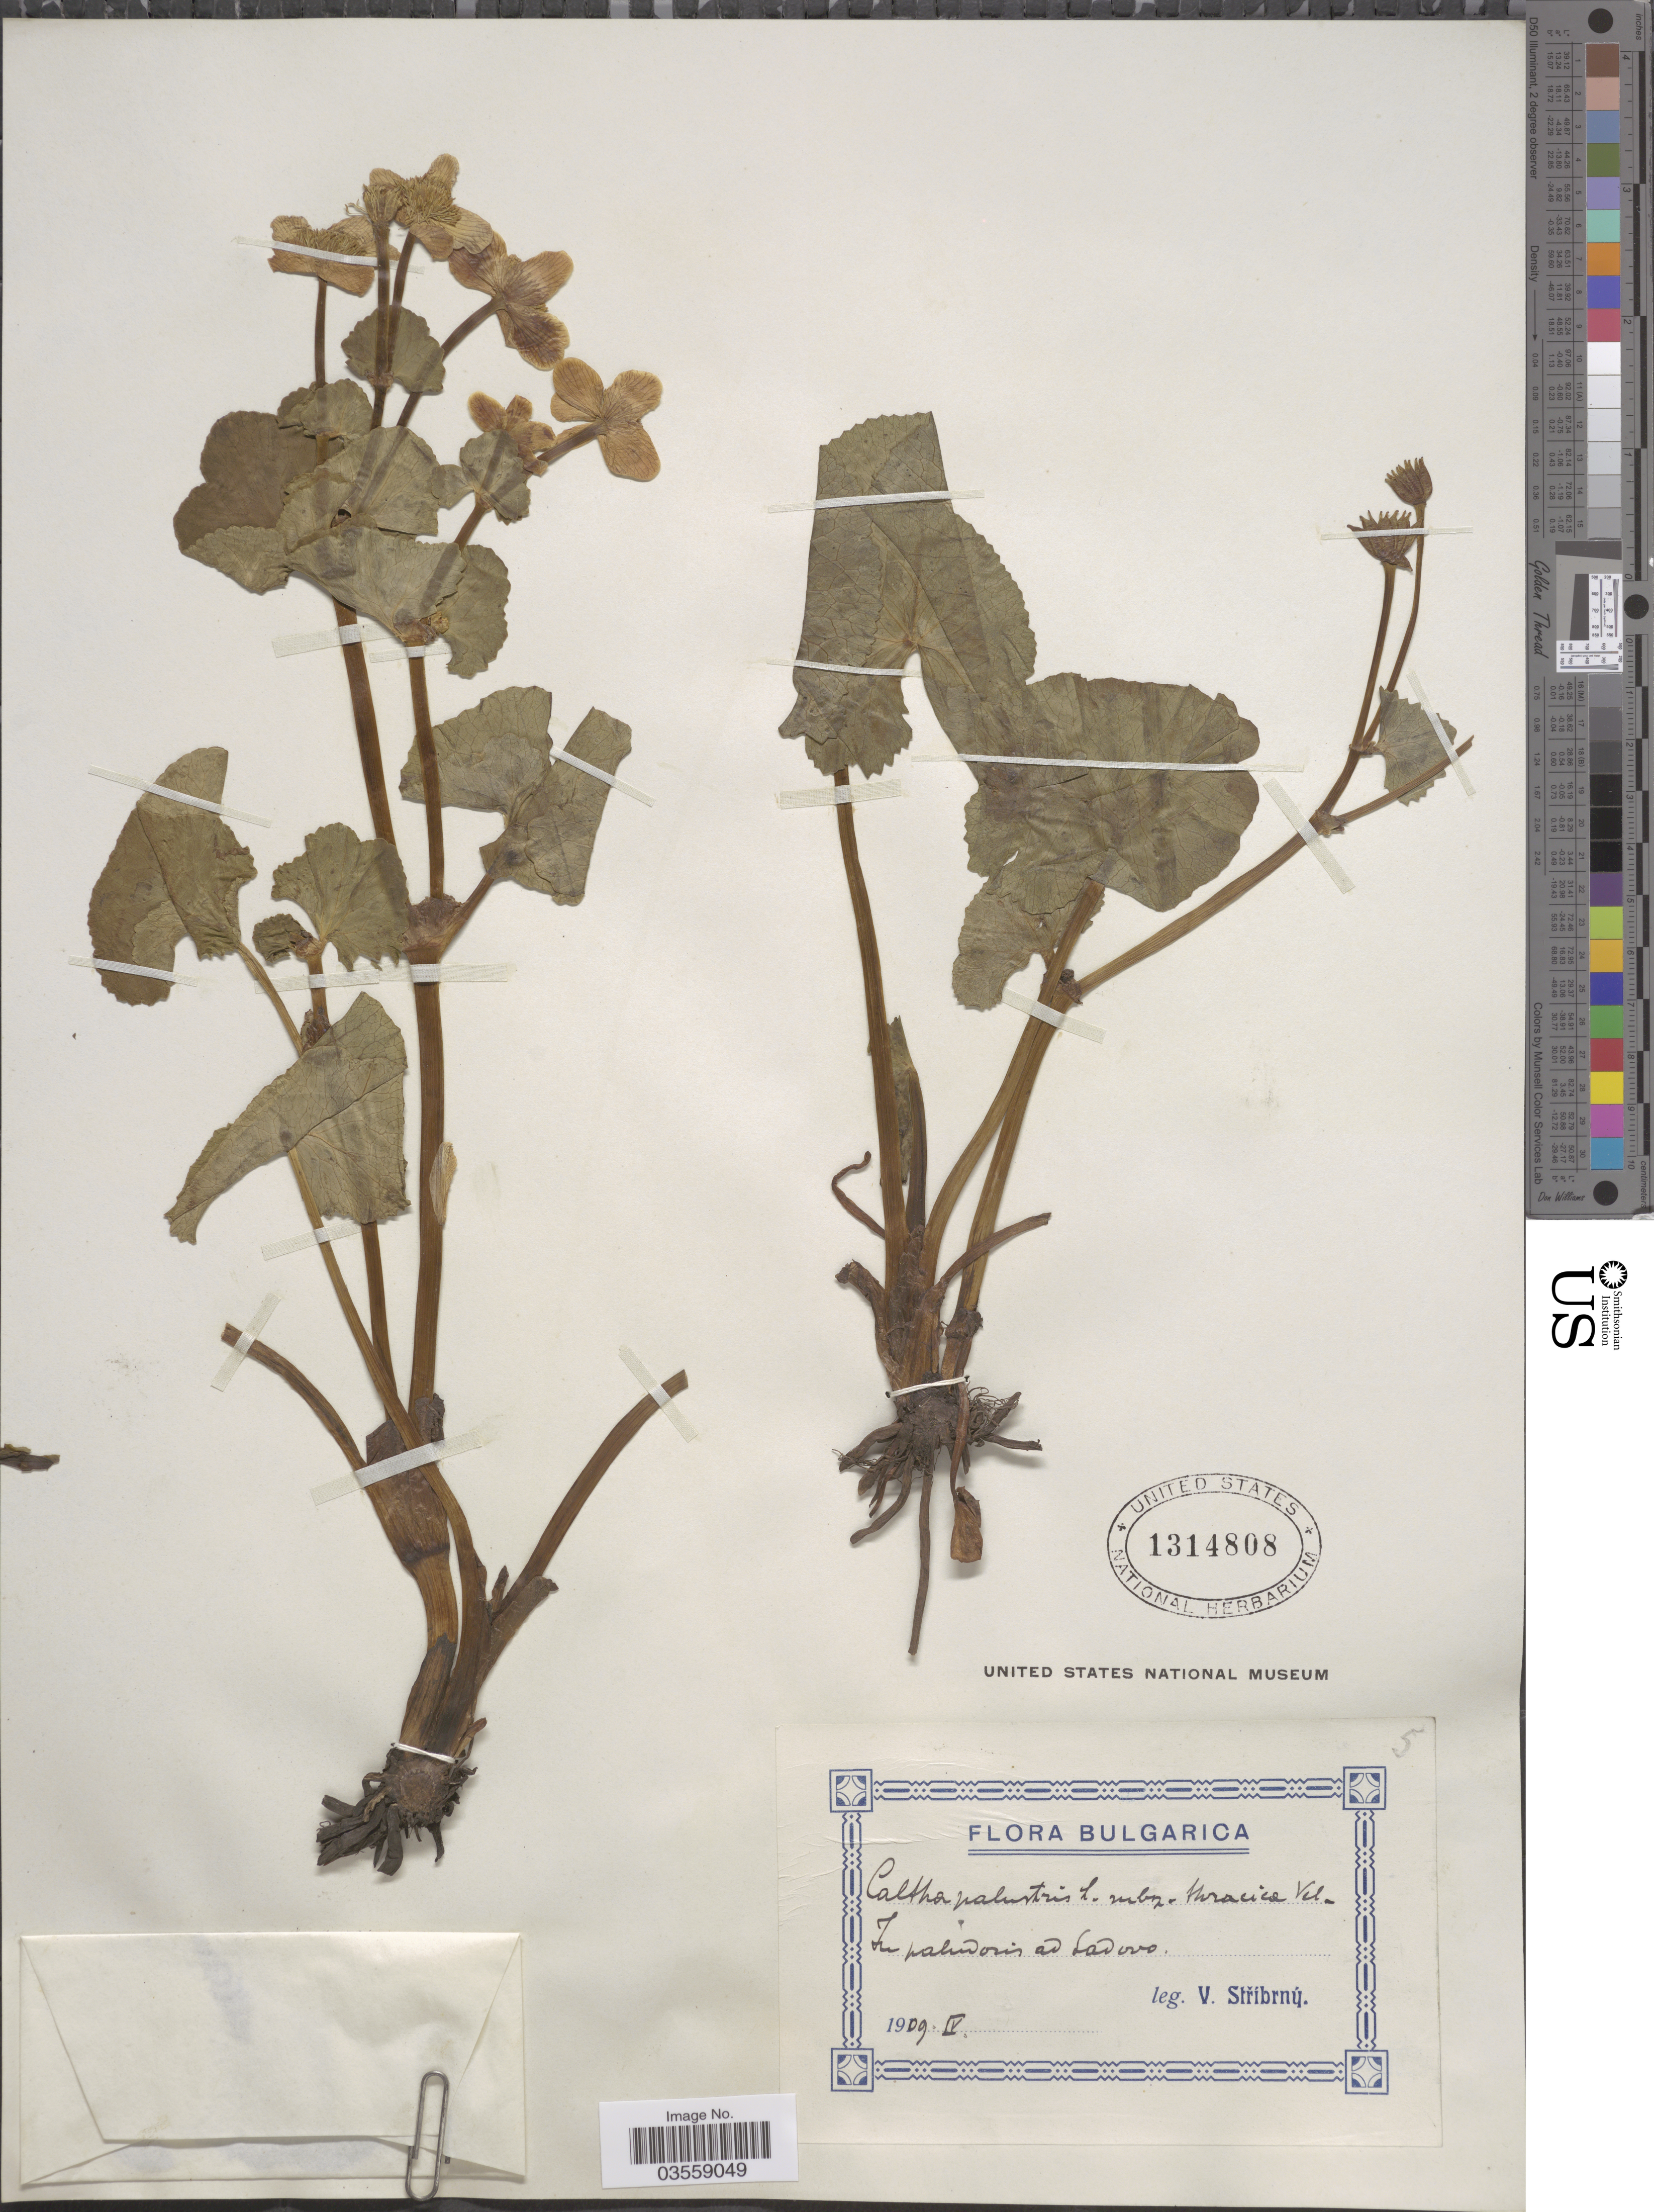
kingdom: Plantae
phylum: Tracheophyta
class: Magnoliopsida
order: Ranunculales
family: Ranunculaceae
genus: Caltha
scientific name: Caltha palustris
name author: L.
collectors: V. Stribrny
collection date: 1909-04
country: Bulgaria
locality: Bulgarica. In paludosis ad Ladovo.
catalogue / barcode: US 1314808